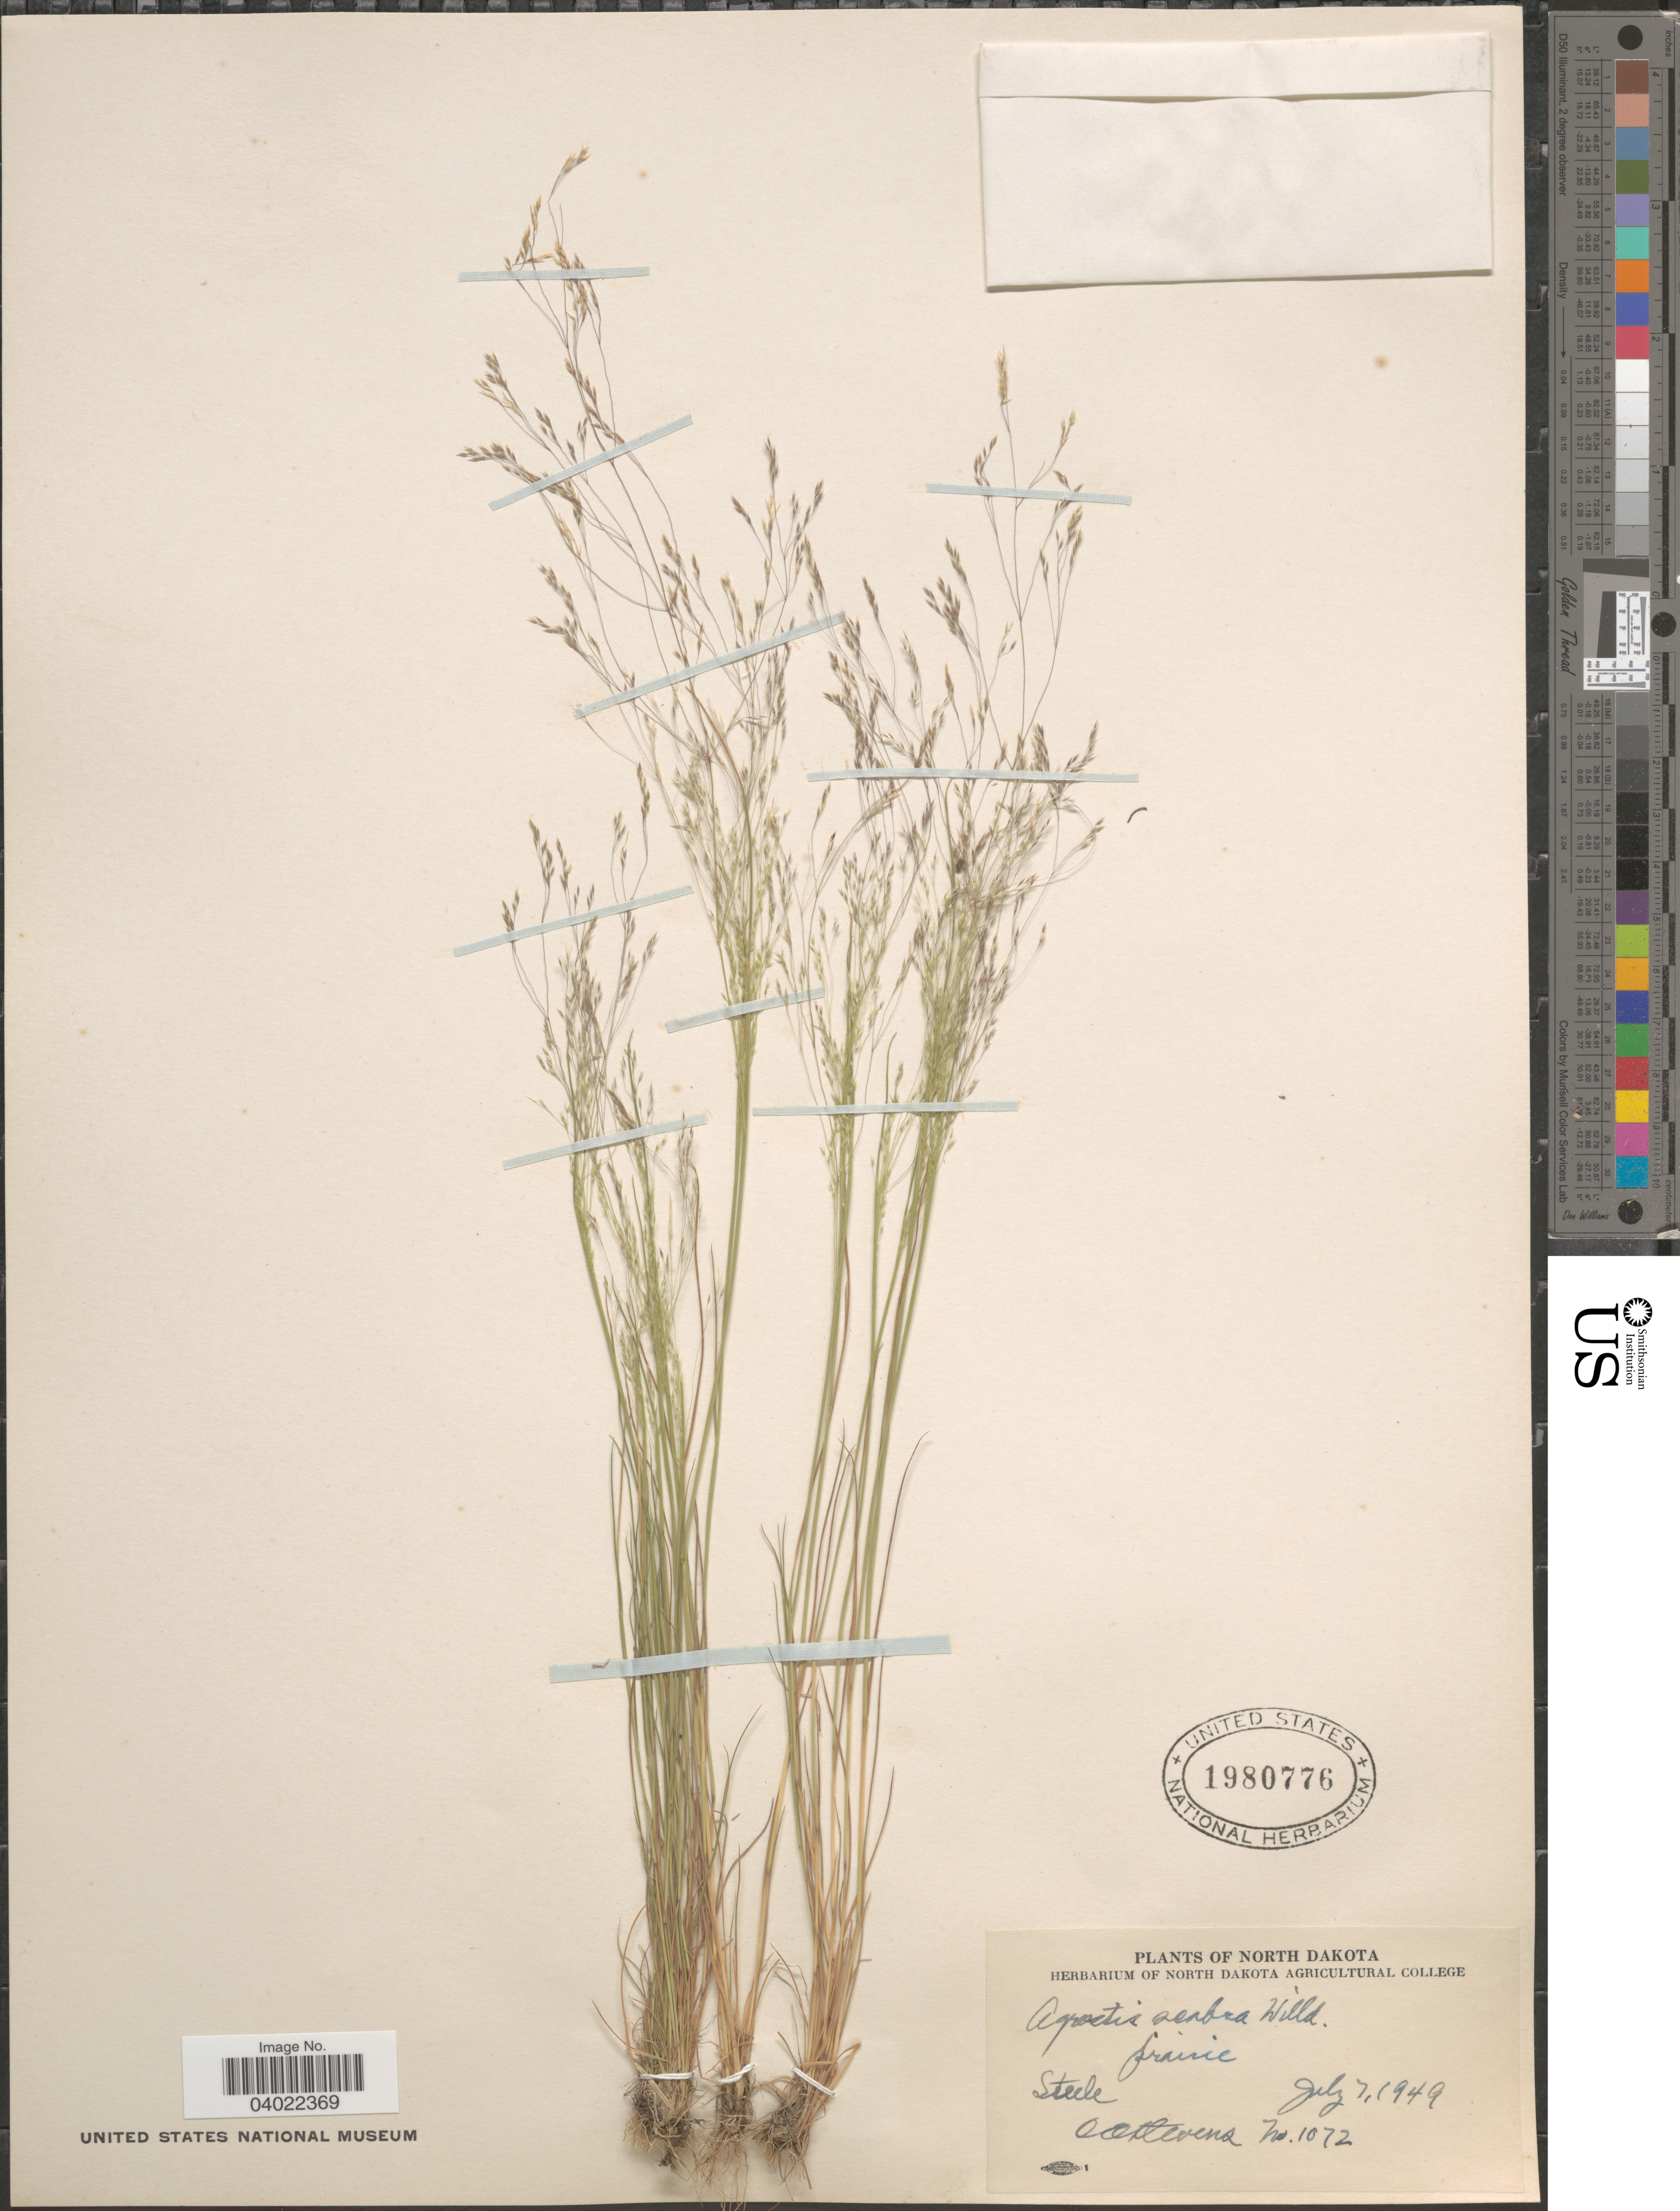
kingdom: Plantae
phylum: Tracheophyta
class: Liliopsida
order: Poales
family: Poaceae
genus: Agrostis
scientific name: Agrostis scabra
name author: Willd.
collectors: O. A. Stevens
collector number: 1072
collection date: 1949-07-07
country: United States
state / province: North Dakota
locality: Steele.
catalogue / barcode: US 1980776